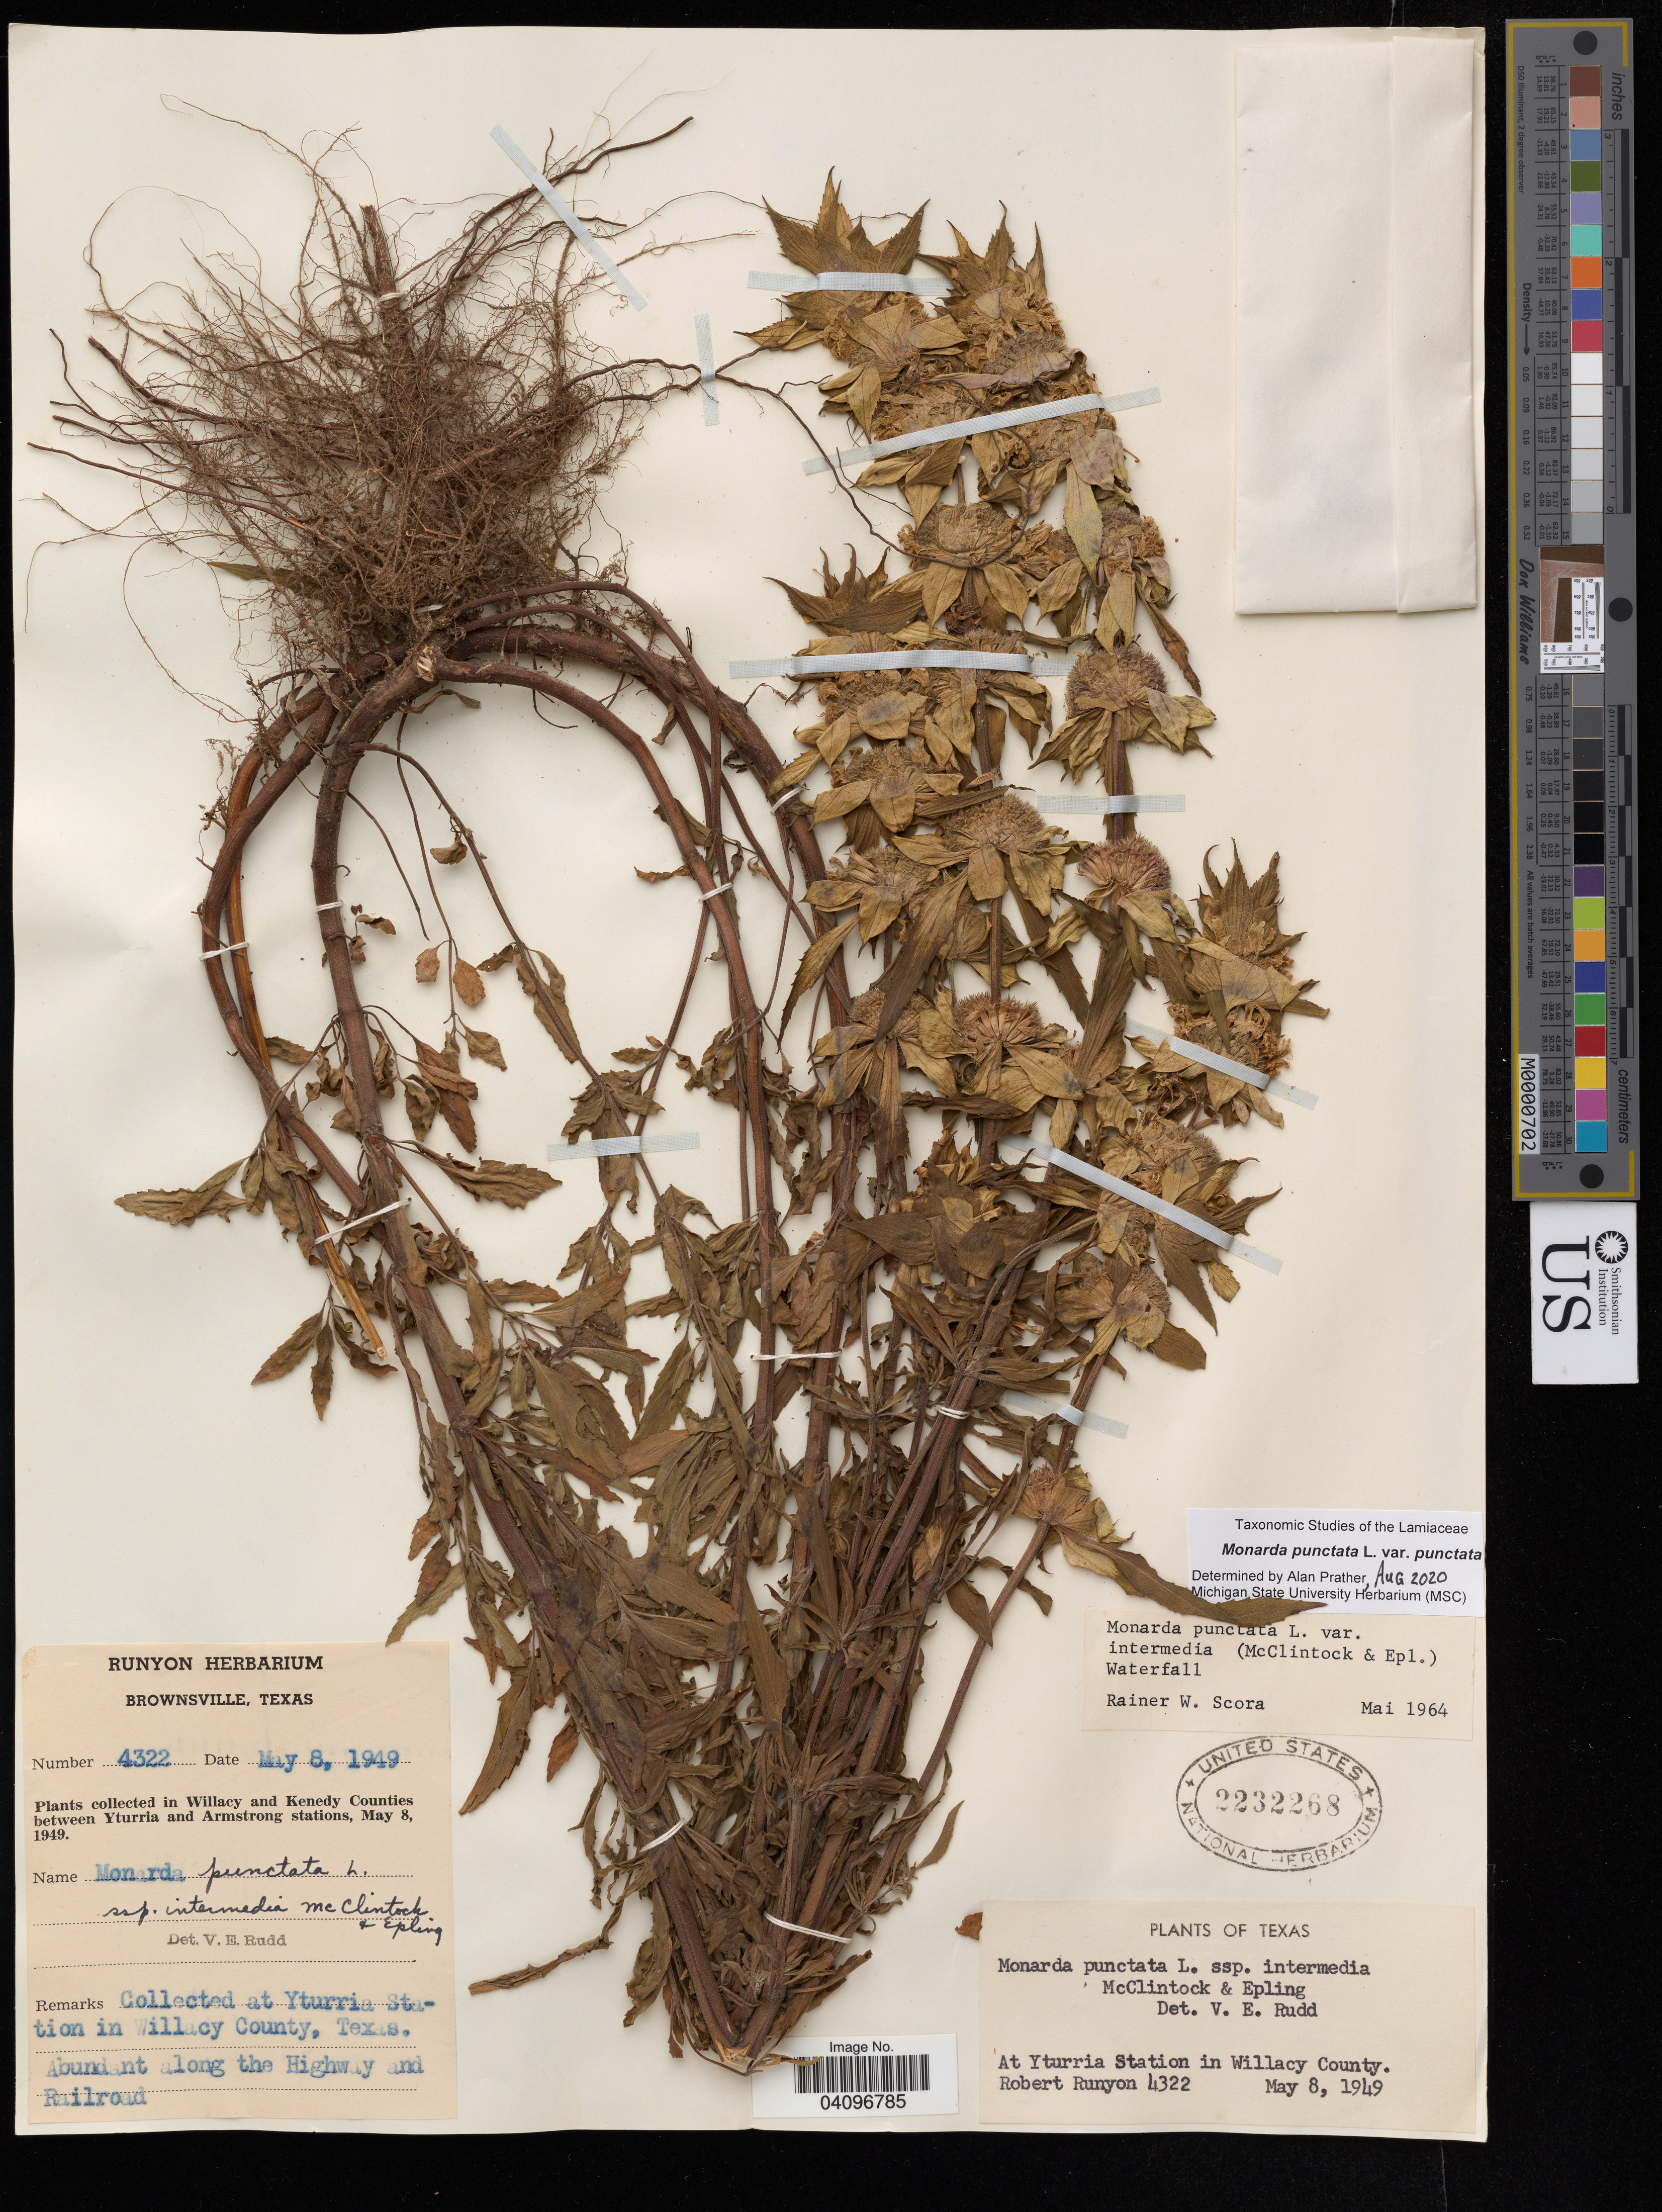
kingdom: Plantae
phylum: Tracheophyta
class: Magnoliopsida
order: Lamiales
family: Lamiaceae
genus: Monarda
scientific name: Monarda punctata var. punctata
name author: L.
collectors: R. Runyon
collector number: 4322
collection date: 1949-05-08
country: United States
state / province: Texas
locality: At Yturria Station in Willacy County.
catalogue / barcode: US 2232268